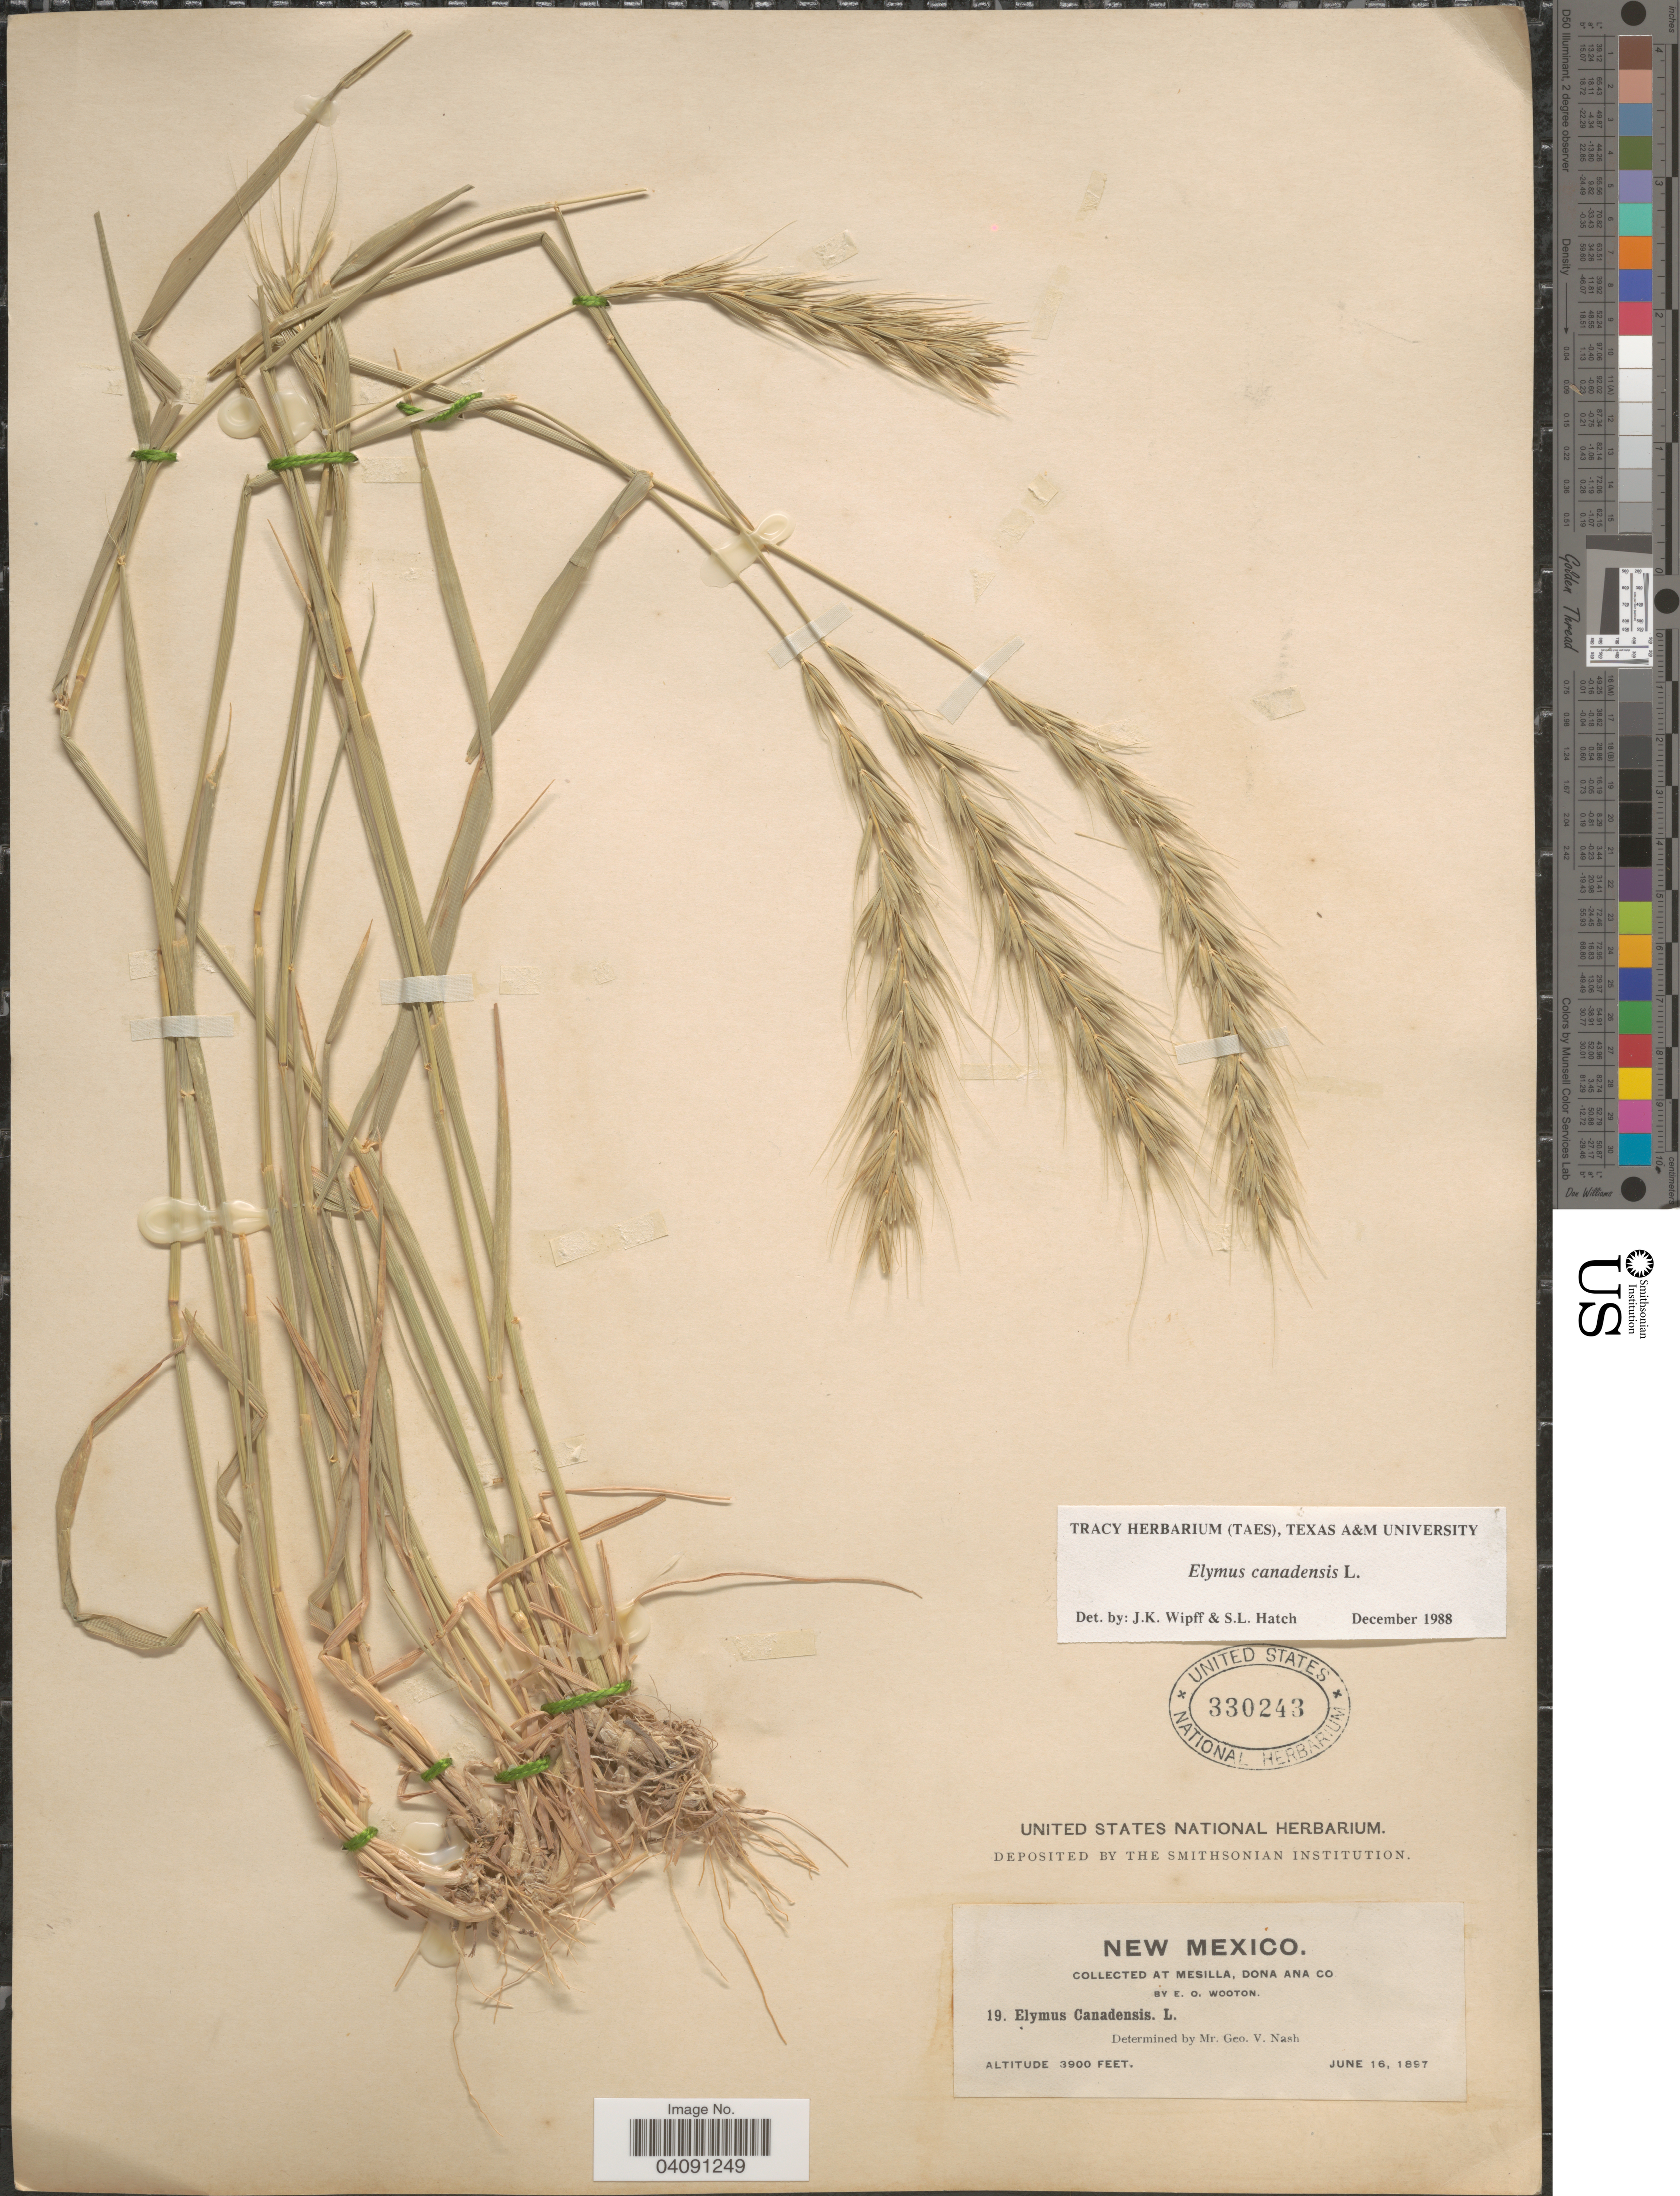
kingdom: Plantae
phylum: Tracheophyta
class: Liliopsida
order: Poales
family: Poaceae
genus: Elymus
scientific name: Elymus canadensis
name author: L.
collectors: E. O. Wooton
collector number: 19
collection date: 1897-06-16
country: United States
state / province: New Mexico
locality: At Mesilla, Dona Ana Co.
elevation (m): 1189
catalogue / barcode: US 330243